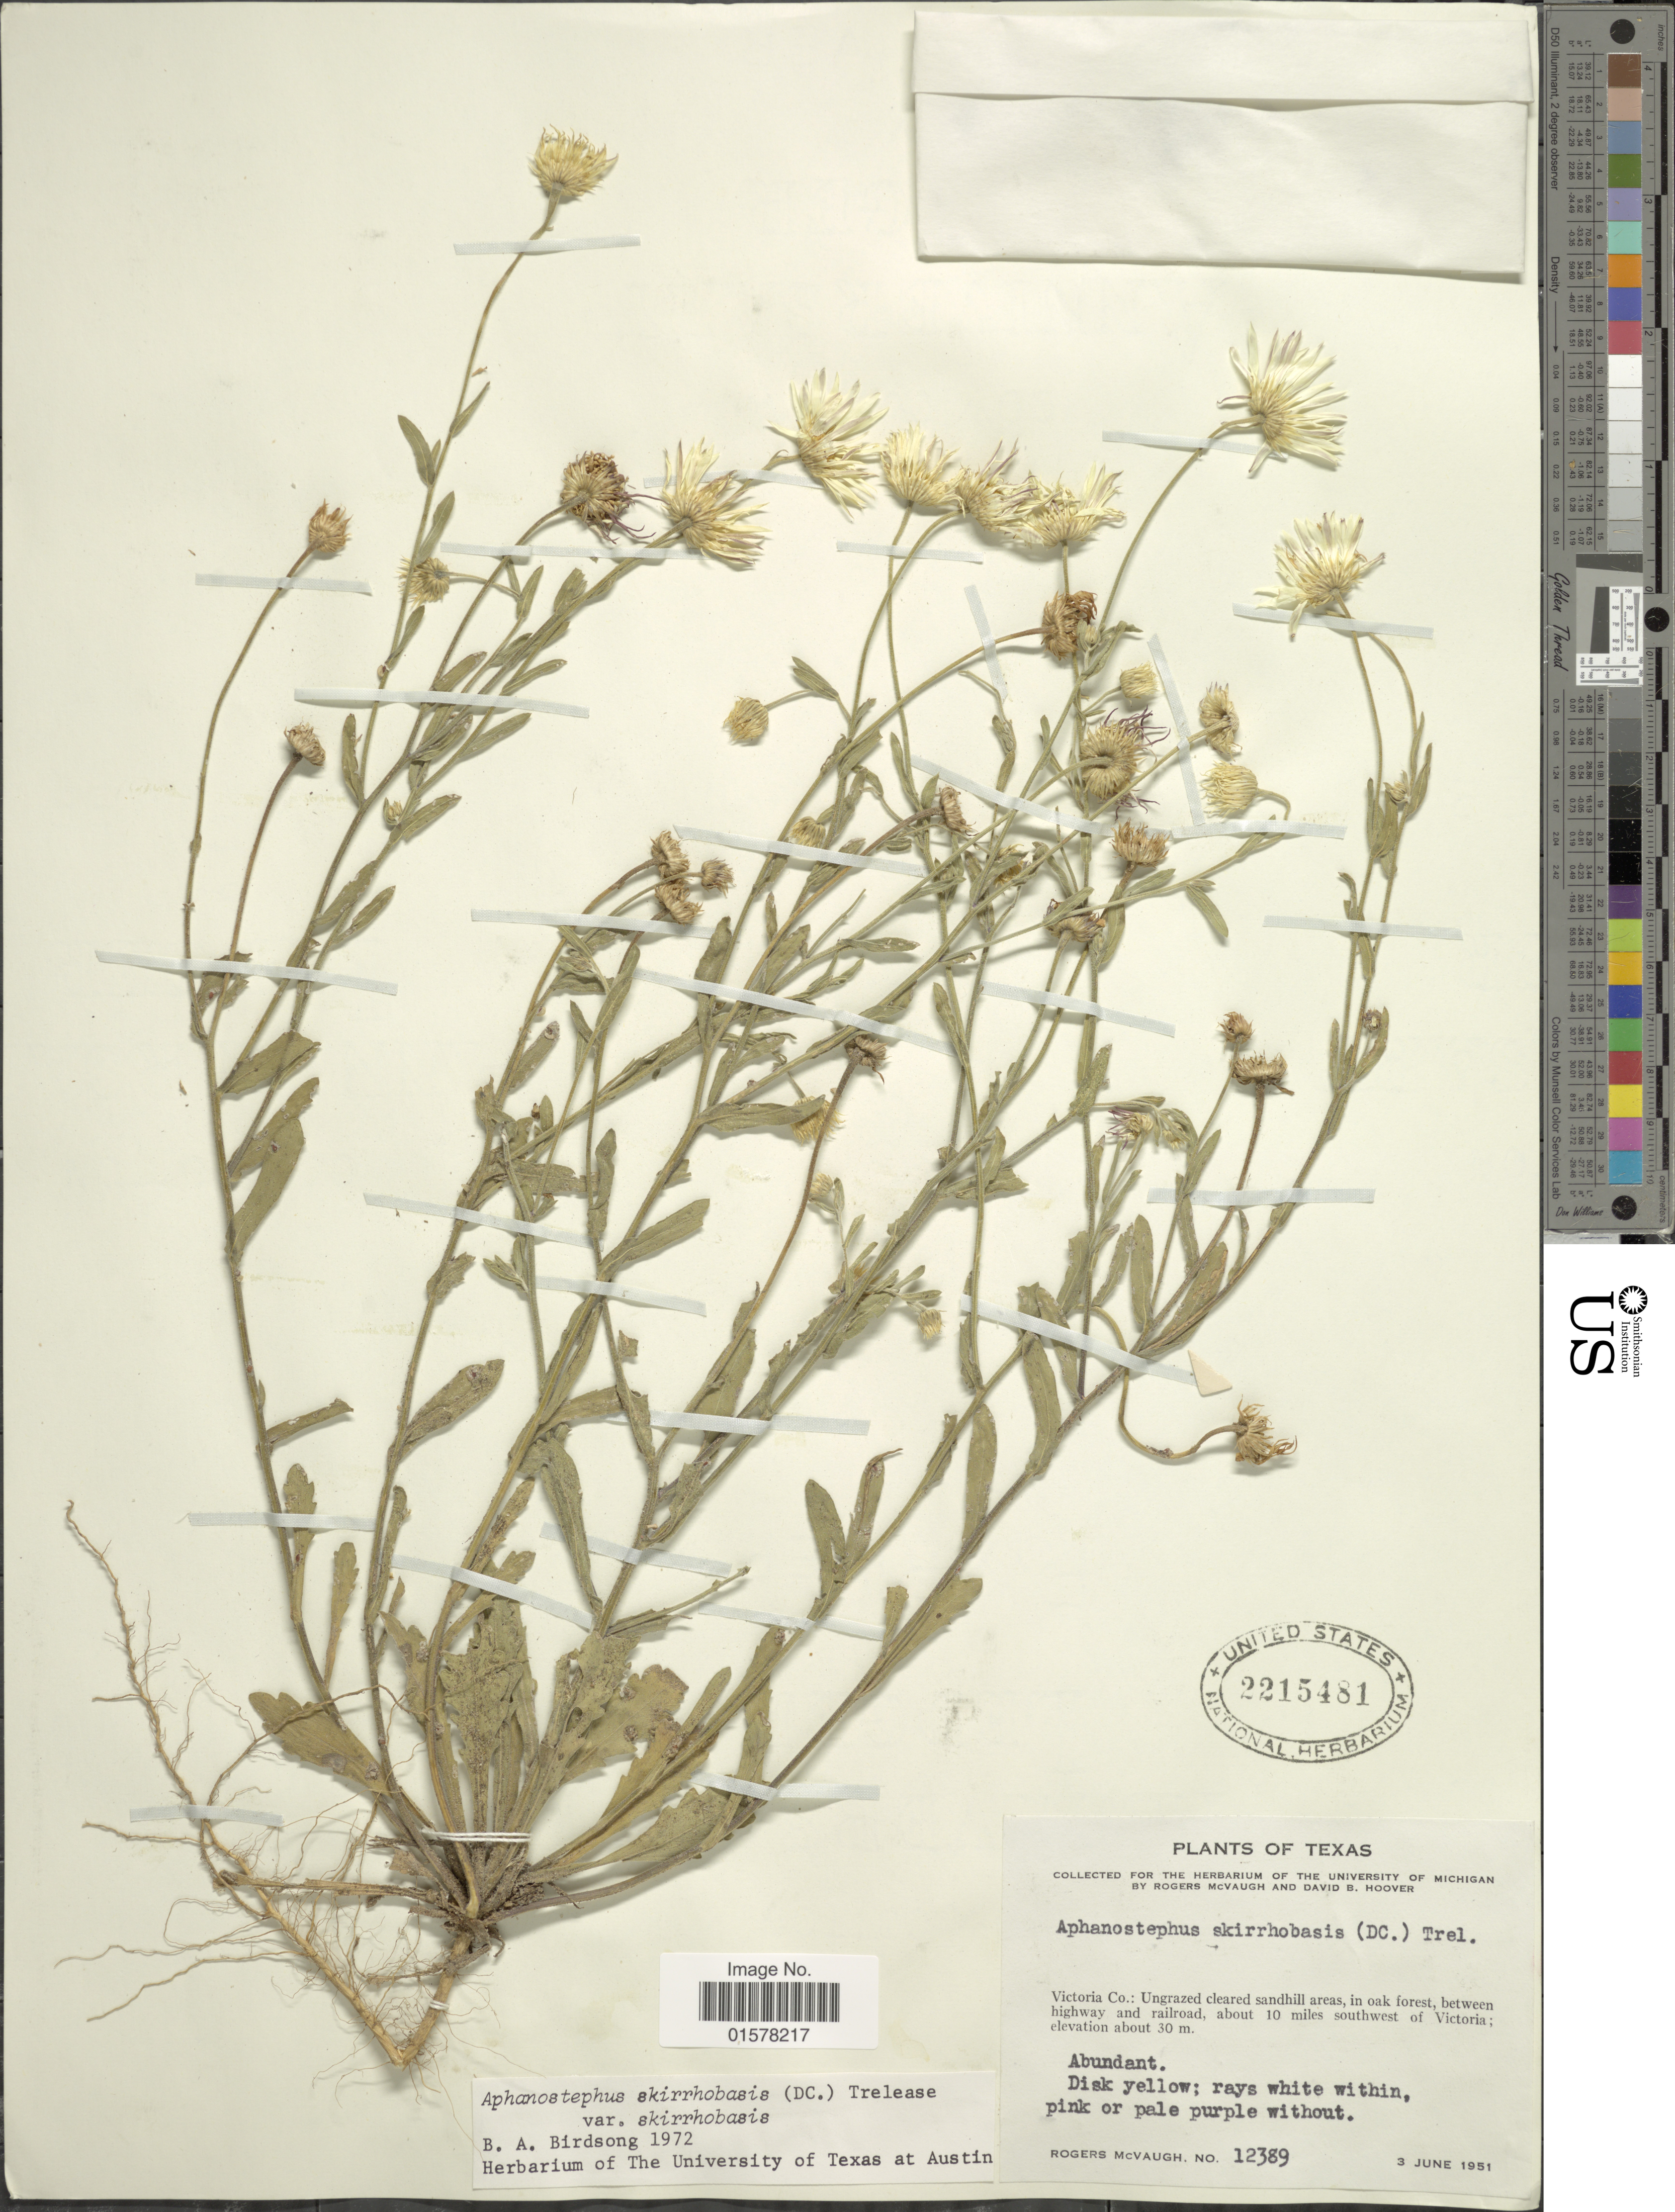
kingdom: Plantae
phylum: Tracheophyta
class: Magnoliopsida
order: Asterales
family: Asteraceae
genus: Aphanostephus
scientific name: Aphanostephus skirrhobasis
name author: (DC.) Trel. ex Coville & Branner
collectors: R. McVaugh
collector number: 12389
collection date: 1951-06-03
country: United States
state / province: Texas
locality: Texas. Victoria Co.: Ungrazed cleared sandhill areas, in oak forest, between highway and railroad, about 10 miles southwest of Victoria.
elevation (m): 30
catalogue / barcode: US 2215481